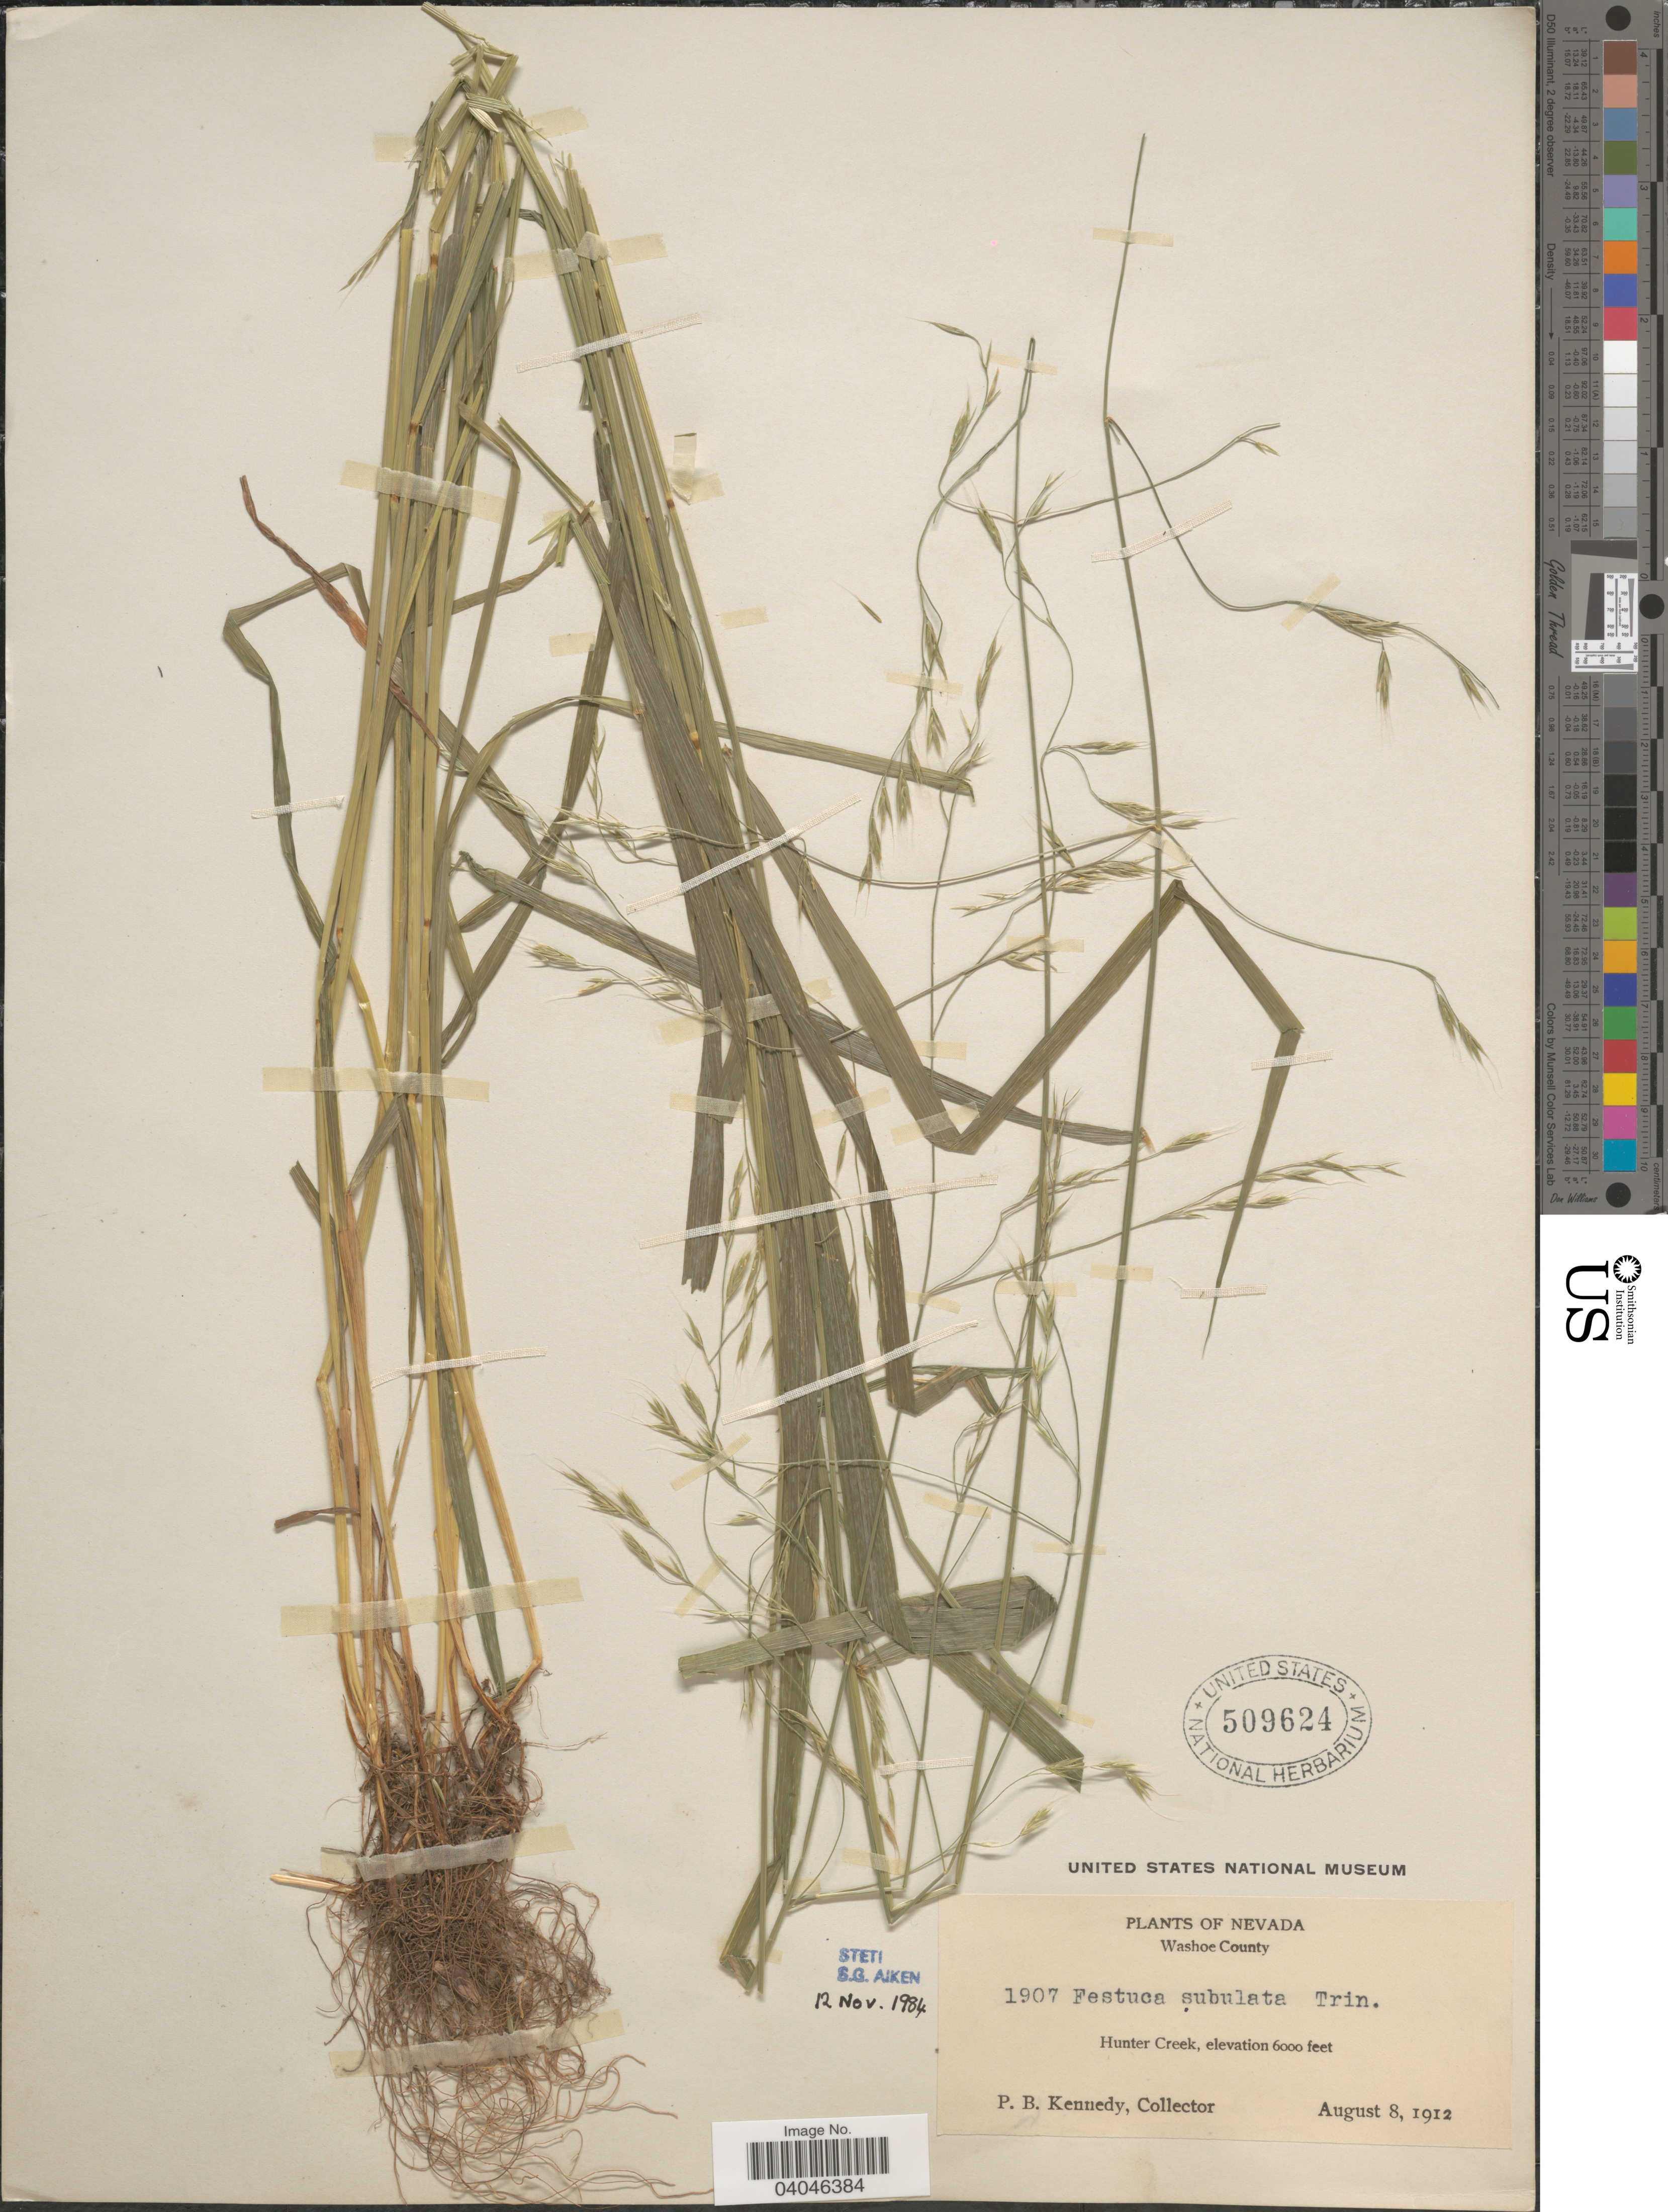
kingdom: Plantae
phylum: Tracheophyta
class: Liliopsida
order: Poales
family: Poaceae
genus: Festuca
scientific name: Festuca subulata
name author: Trin.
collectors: P. B. Kennedy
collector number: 1907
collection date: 1912-08-08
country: United States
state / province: Nevada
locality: Washoe County. Hunter Creek.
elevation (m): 1829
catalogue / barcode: US 509624